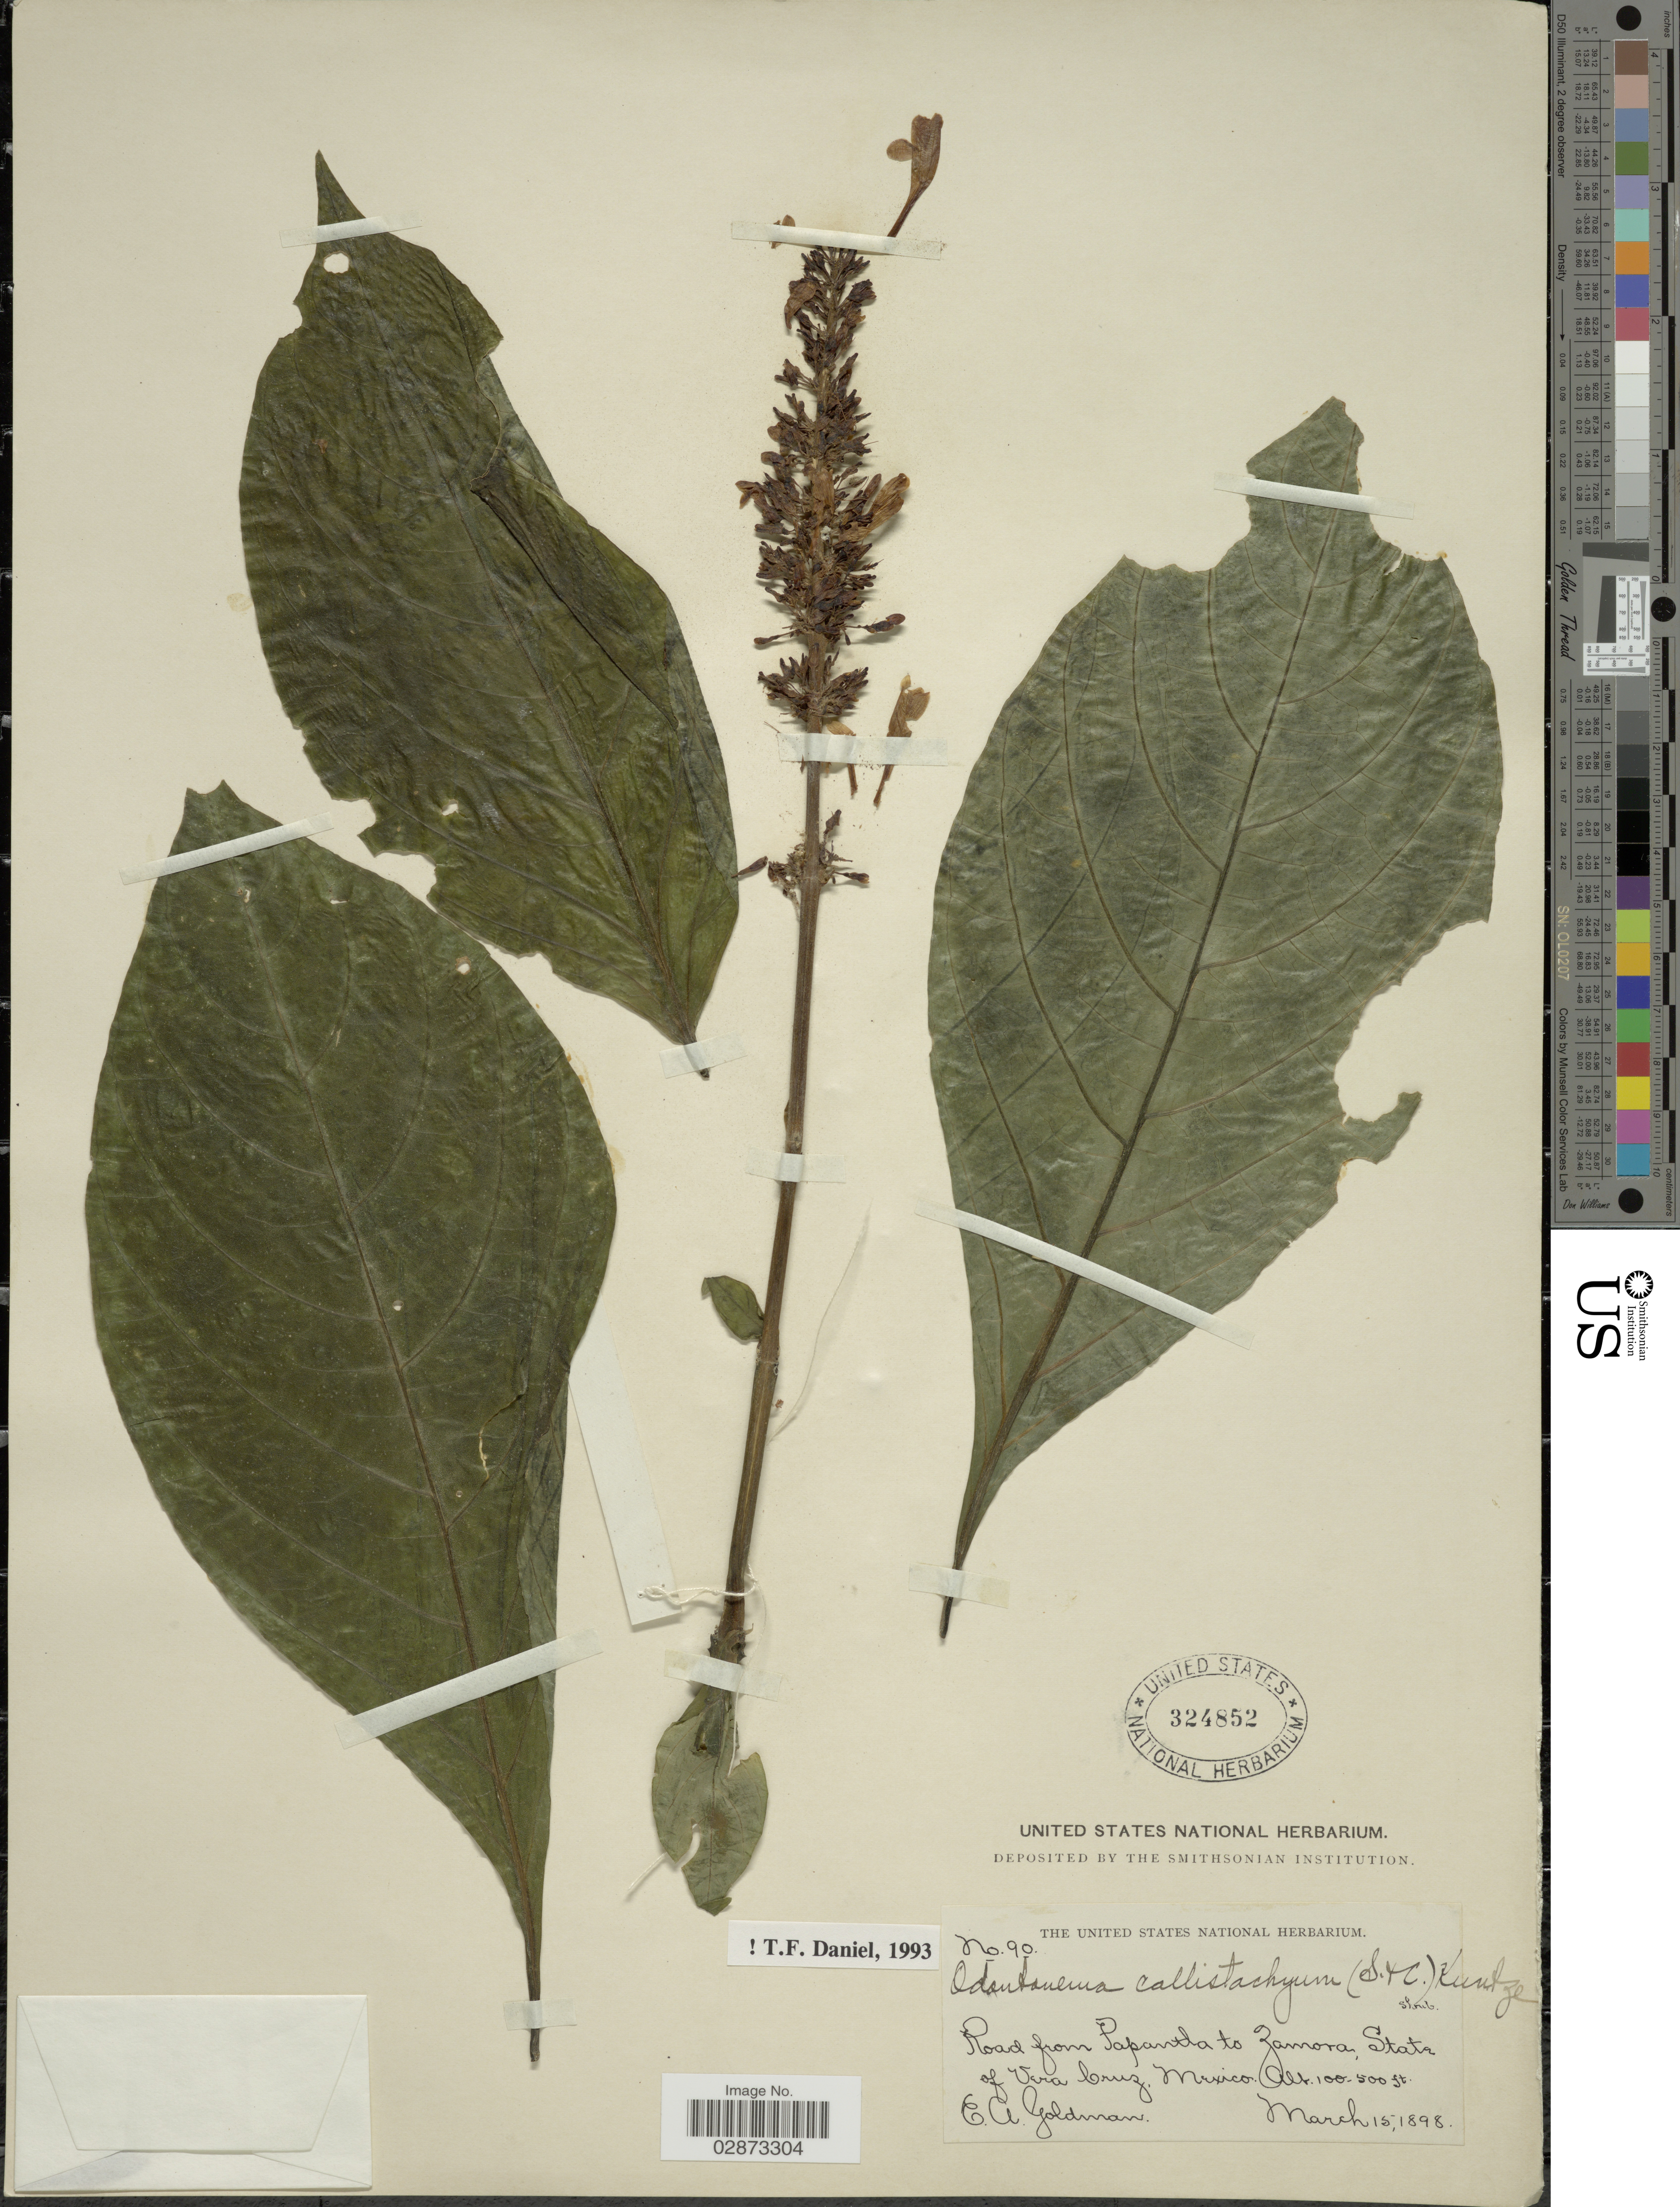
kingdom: Plantae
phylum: Tracheophyta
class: Magnoliopsida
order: Lamiales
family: Acanthaceae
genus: Odontonema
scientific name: Odontonema callistachyum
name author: (Schltdl. & Cham.) Kuntze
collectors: E. A. Goldman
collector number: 90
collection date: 1898-03-15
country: Mexico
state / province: Veracruz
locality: Road from Papantla to Zamora, State of Vera Cruz.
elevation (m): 30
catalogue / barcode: US 324852